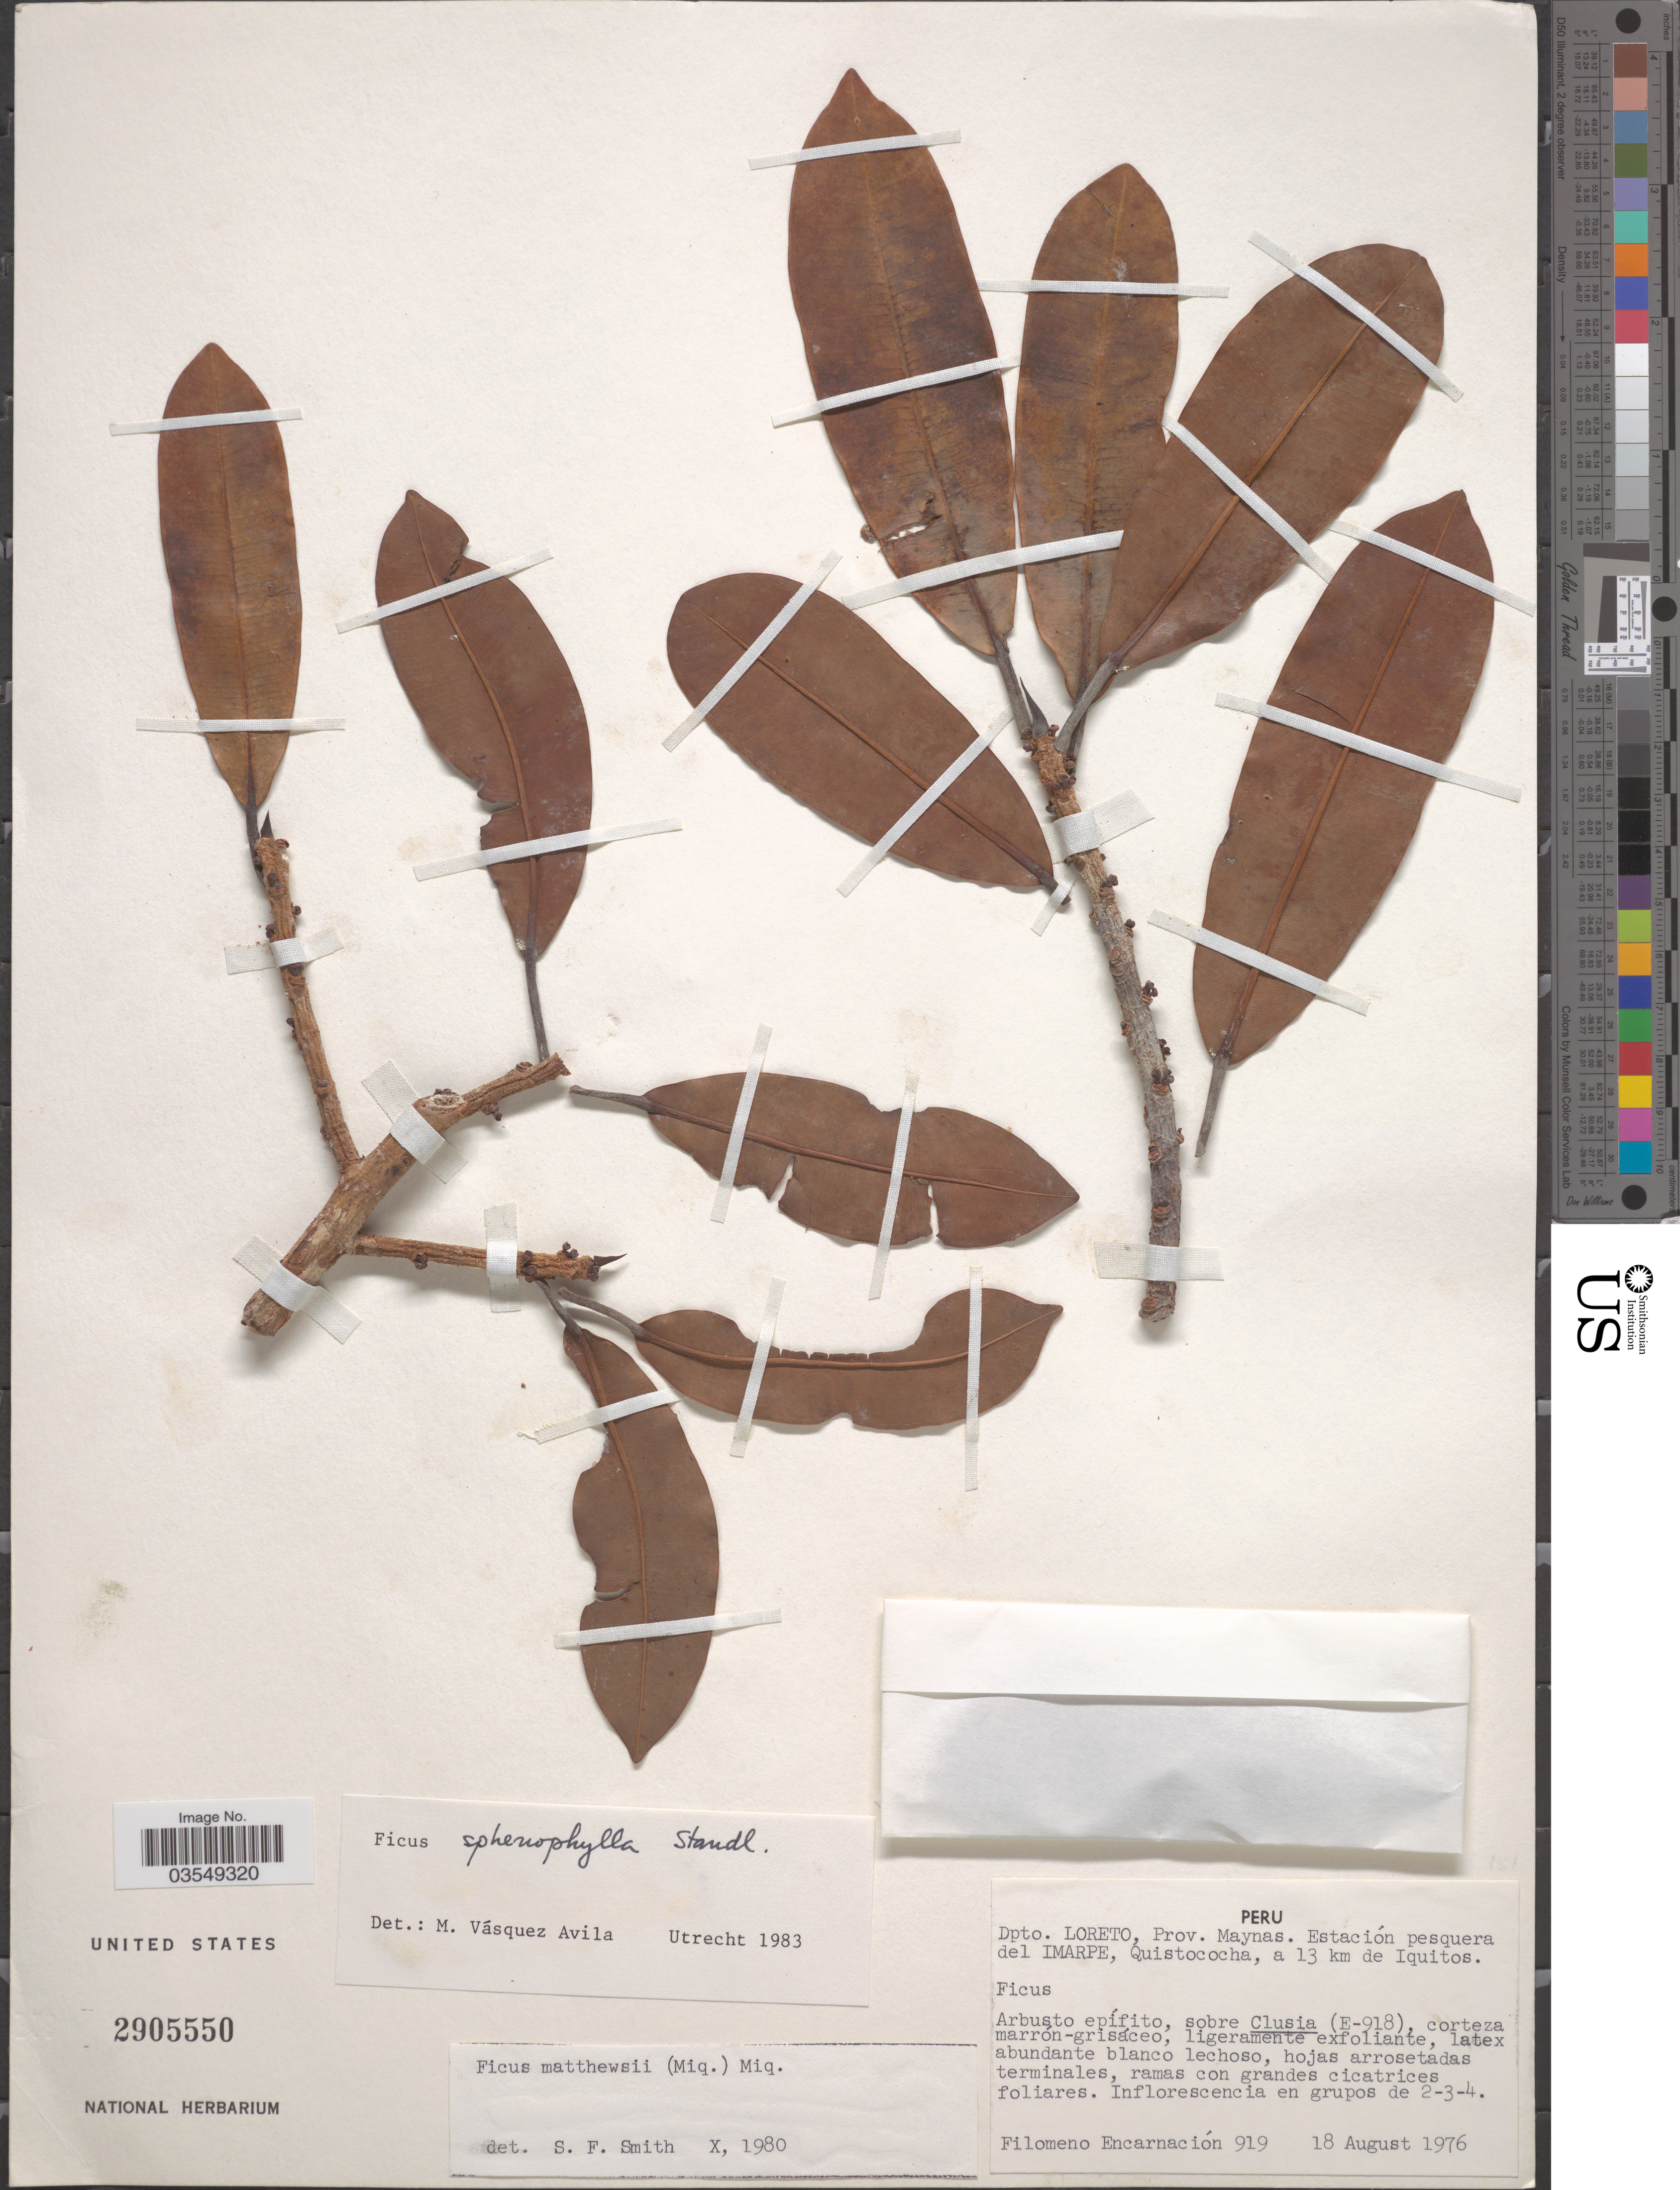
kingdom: Plantae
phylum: Tracheophyta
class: Magnoliopsida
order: Rosales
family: Moraceae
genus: Ficus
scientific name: Ficus sphenophylla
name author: Standl.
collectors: F. Encarnación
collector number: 919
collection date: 1976-08-18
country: Peru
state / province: Loreto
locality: Dpto. Loreto, Prov. Maynas. Estación pesquera del Imarpe, Quistococha, a 13 km de Iquitos.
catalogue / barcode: US 2905550